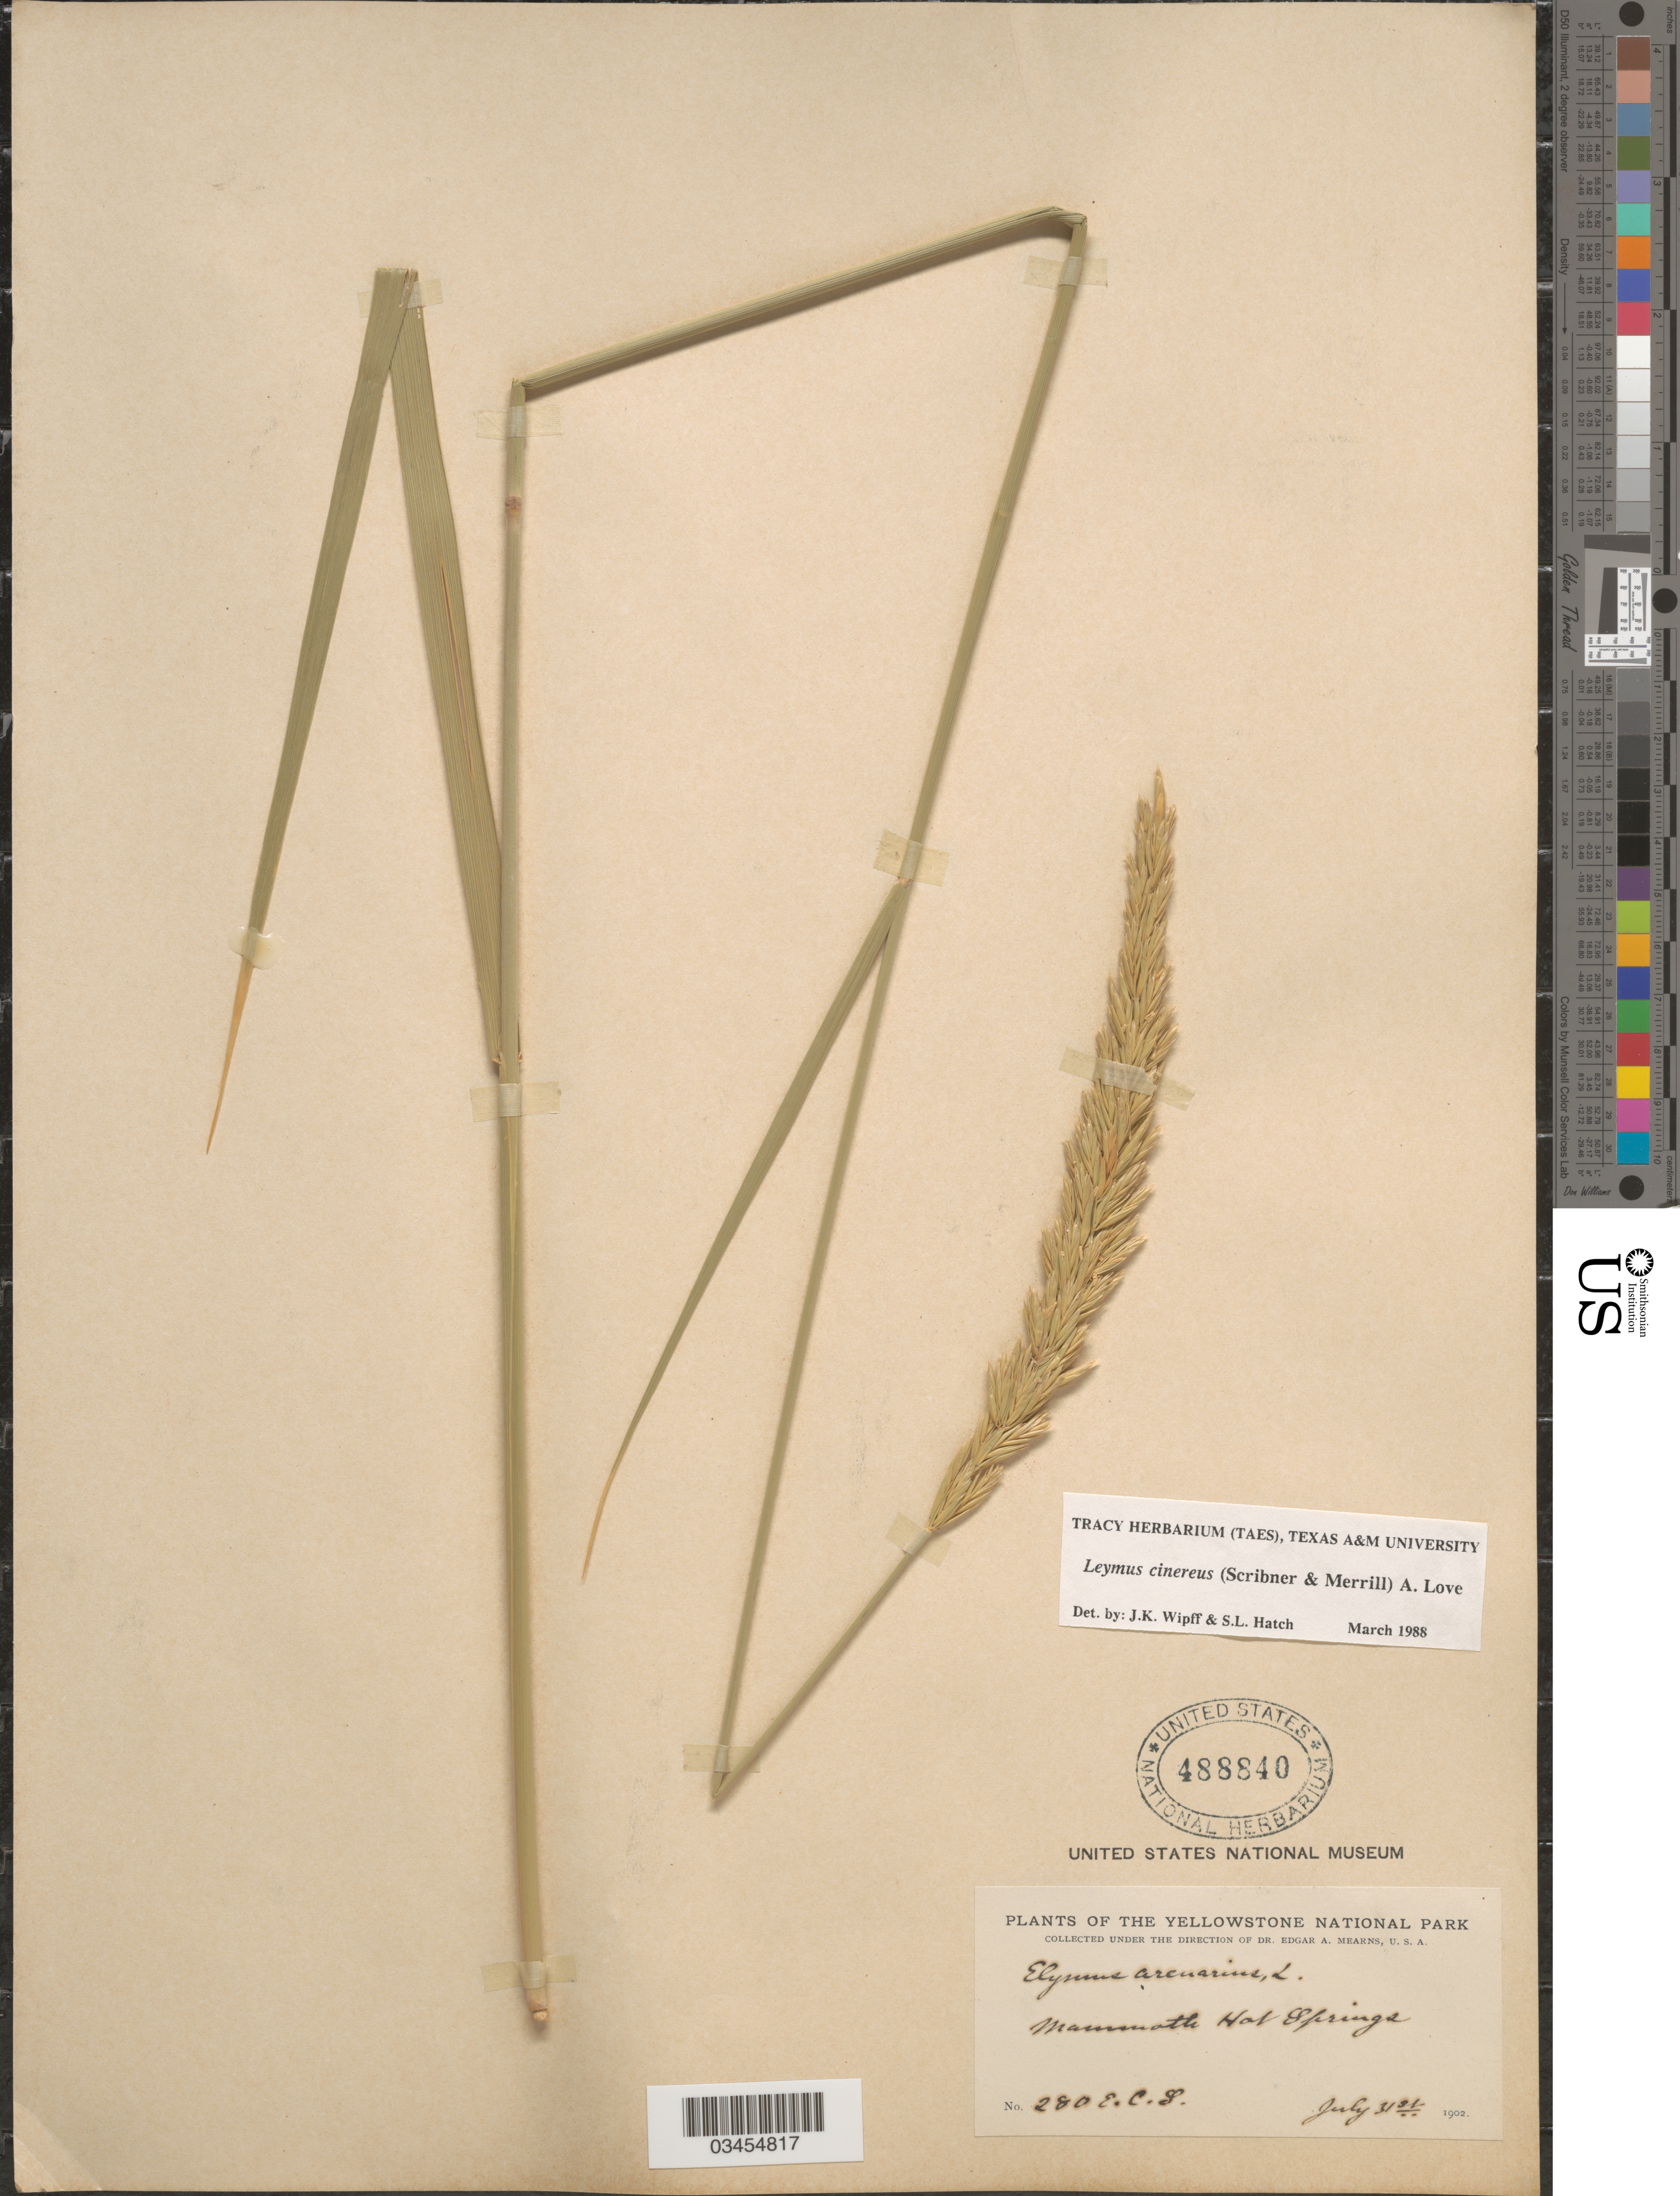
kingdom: Plantae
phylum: Tracheophyta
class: Liliopsida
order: Poales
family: Poaceae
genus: Leymus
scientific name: Leymus cinereus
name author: (Scribn. & Merr.) Á. Löve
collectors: E. C. Smith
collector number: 280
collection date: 1902-07-31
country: United States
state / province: Wyoming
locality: The Yellowstone National Park. Mammoth Hot Springs.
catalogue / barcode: US 488840